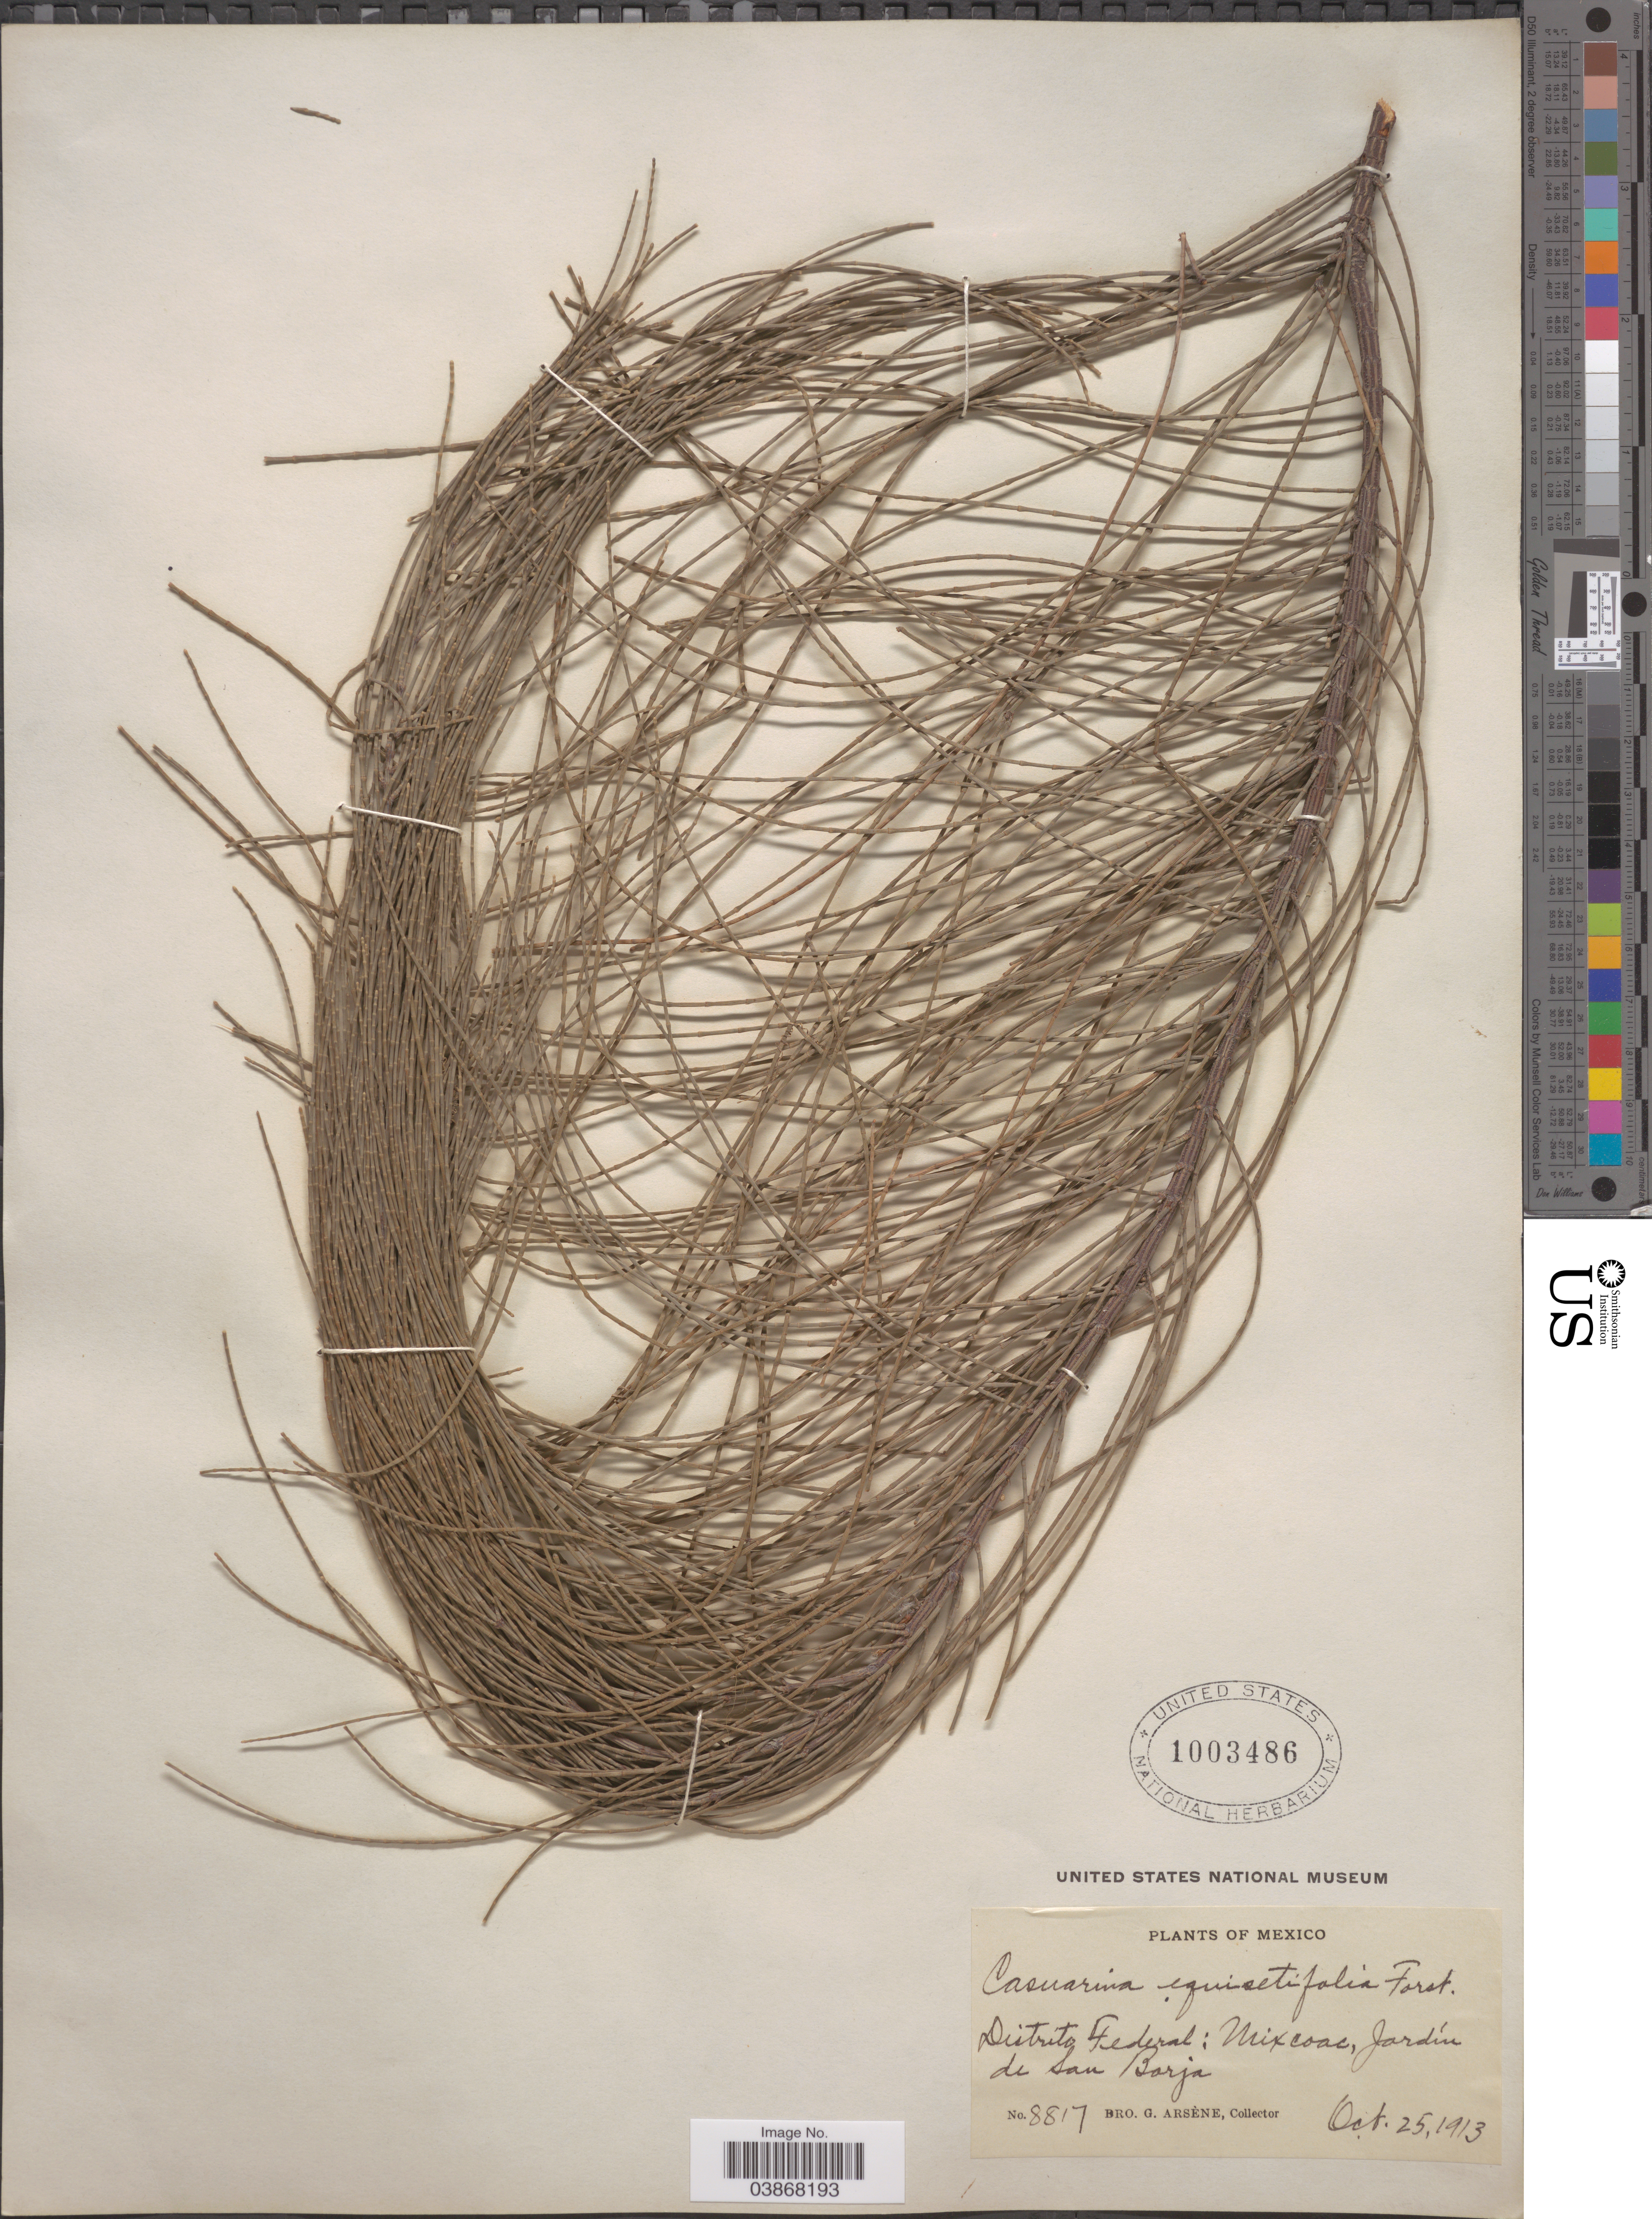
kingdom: Plantae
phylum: Tracheophyta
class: Magnoliopsida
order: Fagales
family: Casuarinaceae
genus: Casuarina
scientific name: Casuarina equisetifolia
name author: L.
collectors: Bro. G. Arsène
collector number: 8817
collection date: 1913-10-25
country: Mexico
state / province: Distrito Federal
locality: Mixcoac, Jardín de San Borja.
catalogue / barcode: US 1003486